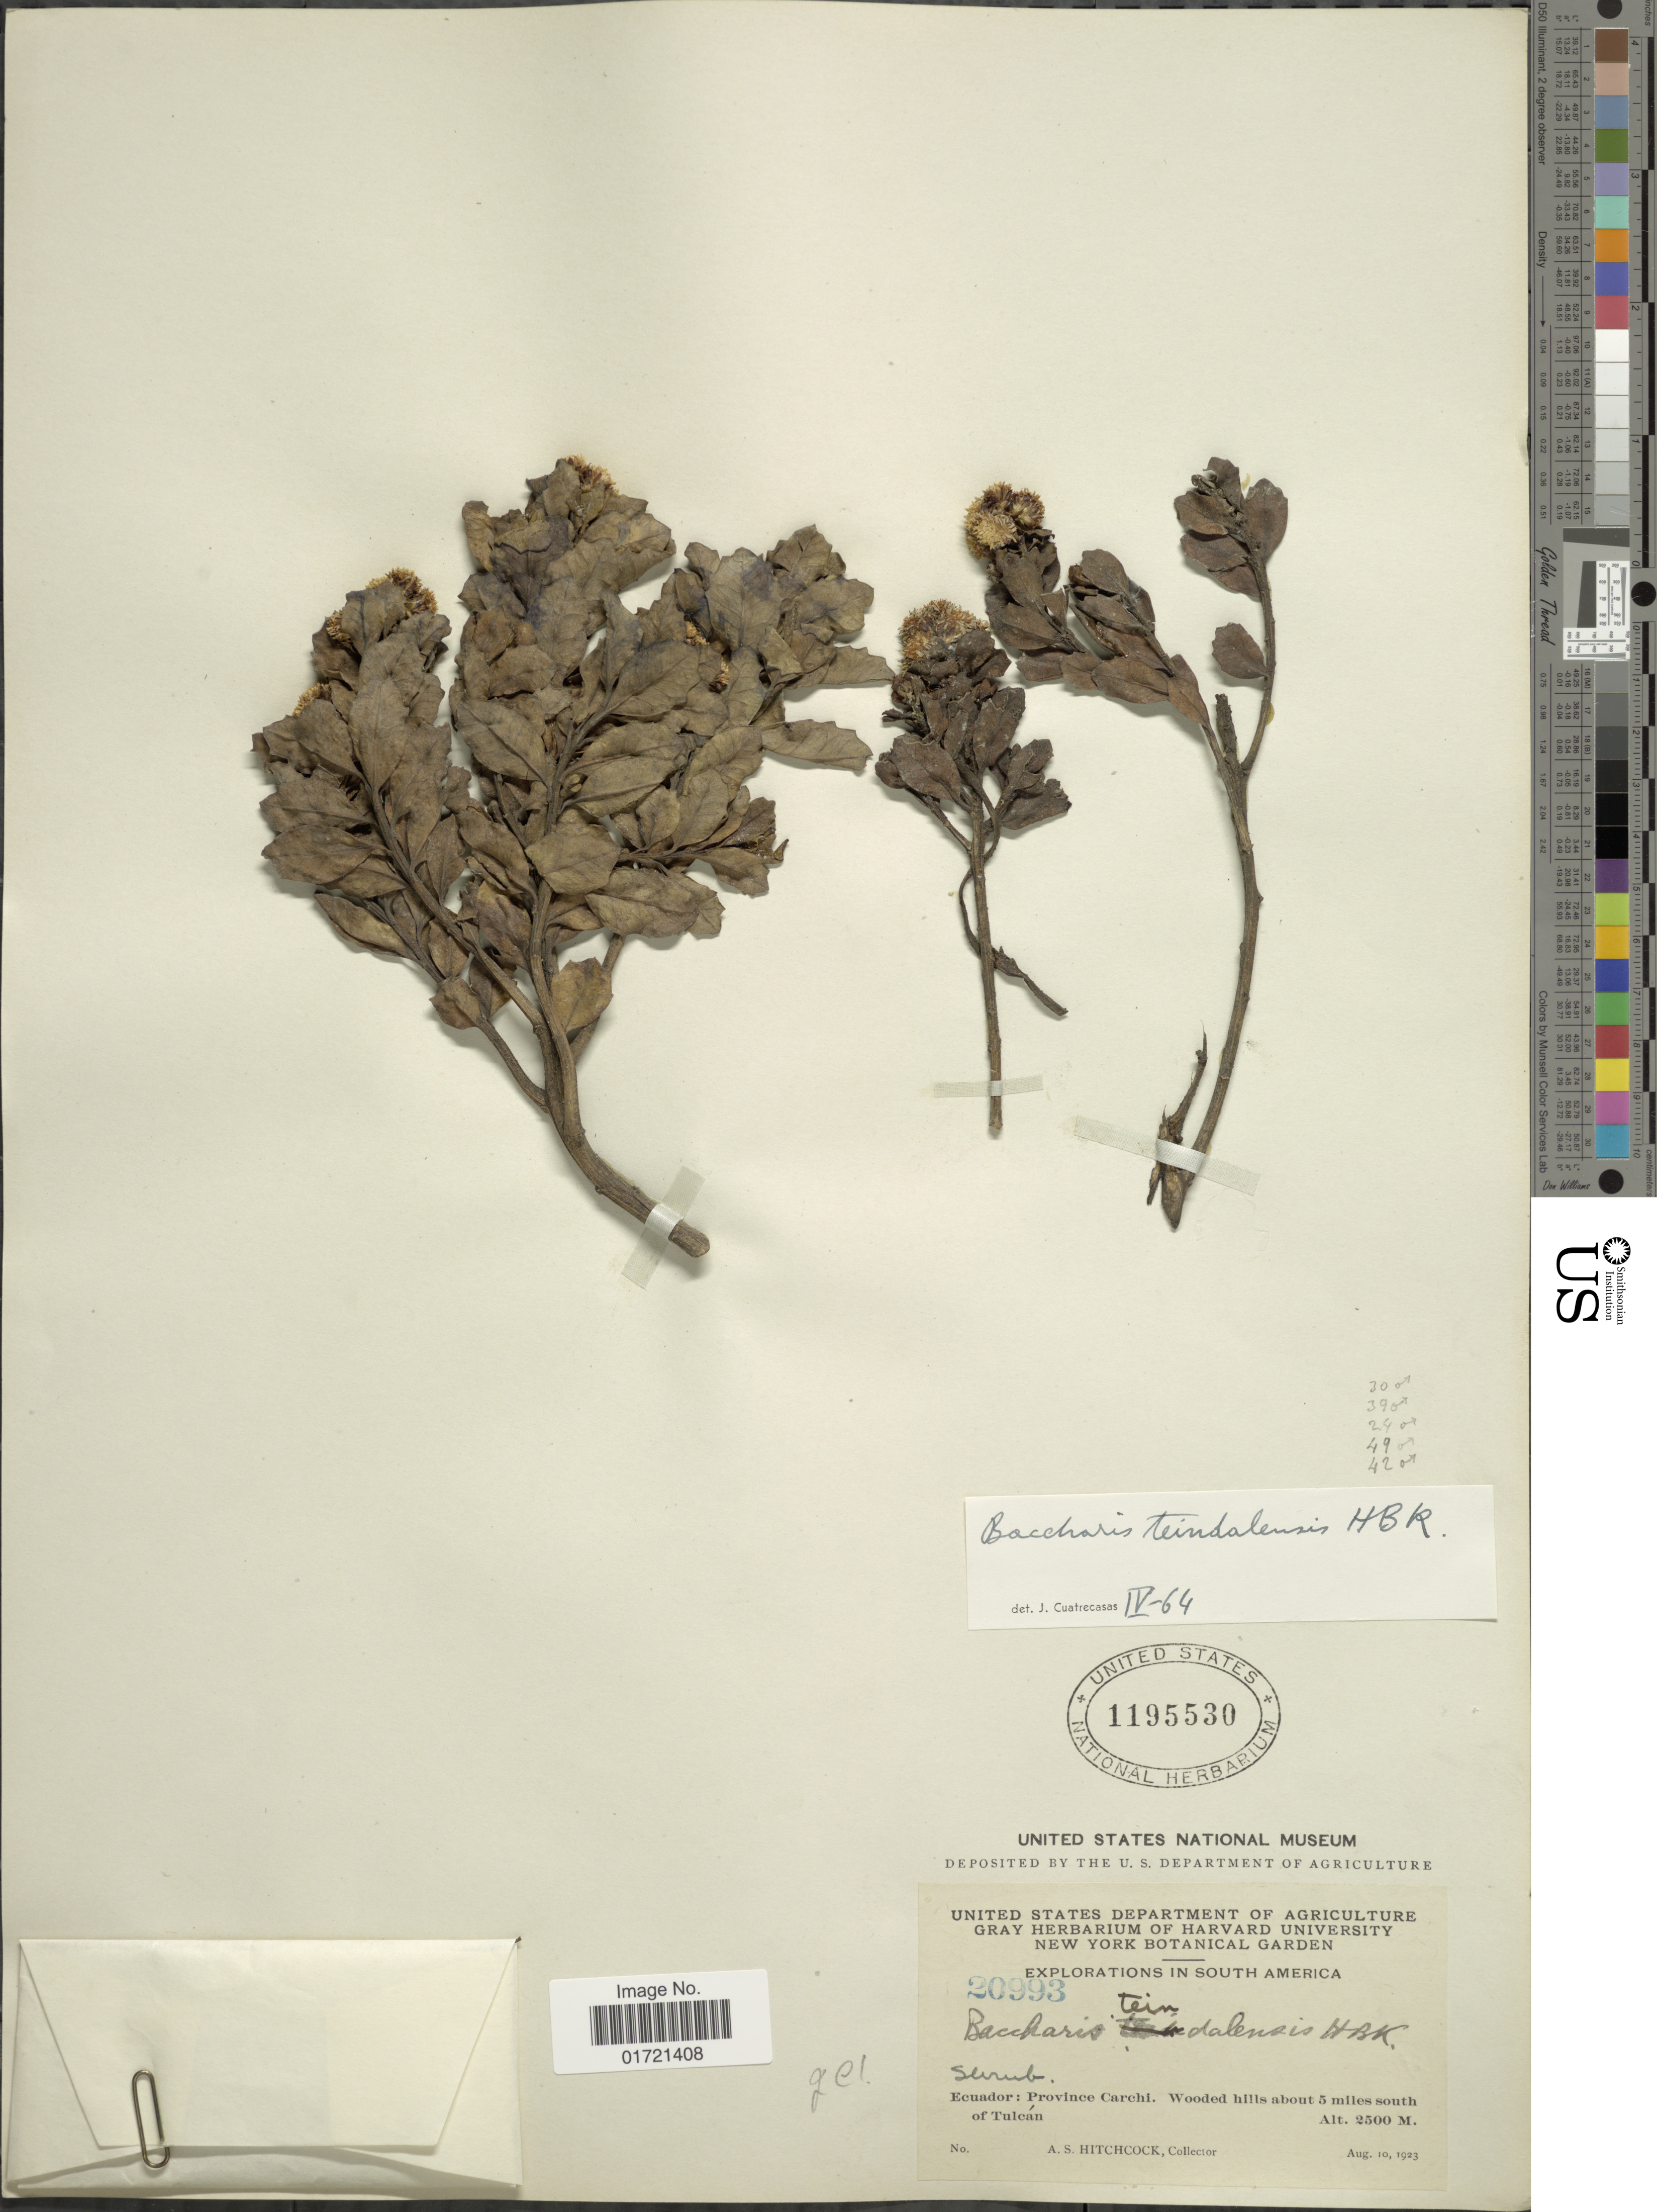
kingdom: Plantae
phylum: Tracheophyta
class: Magnoliopsida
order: Asterales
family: Asteraceae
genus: Baccharis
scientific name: Baccharis teindalensis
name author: Kunth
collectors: A. S. Hitchcock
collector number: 20993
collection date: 1923-08-10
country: Ecuador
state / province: Carchi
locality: Ecuador: Province Carchi. Wooded hills about 5 miles south of Tulcán.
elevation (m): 2500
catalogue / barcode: US 1195530